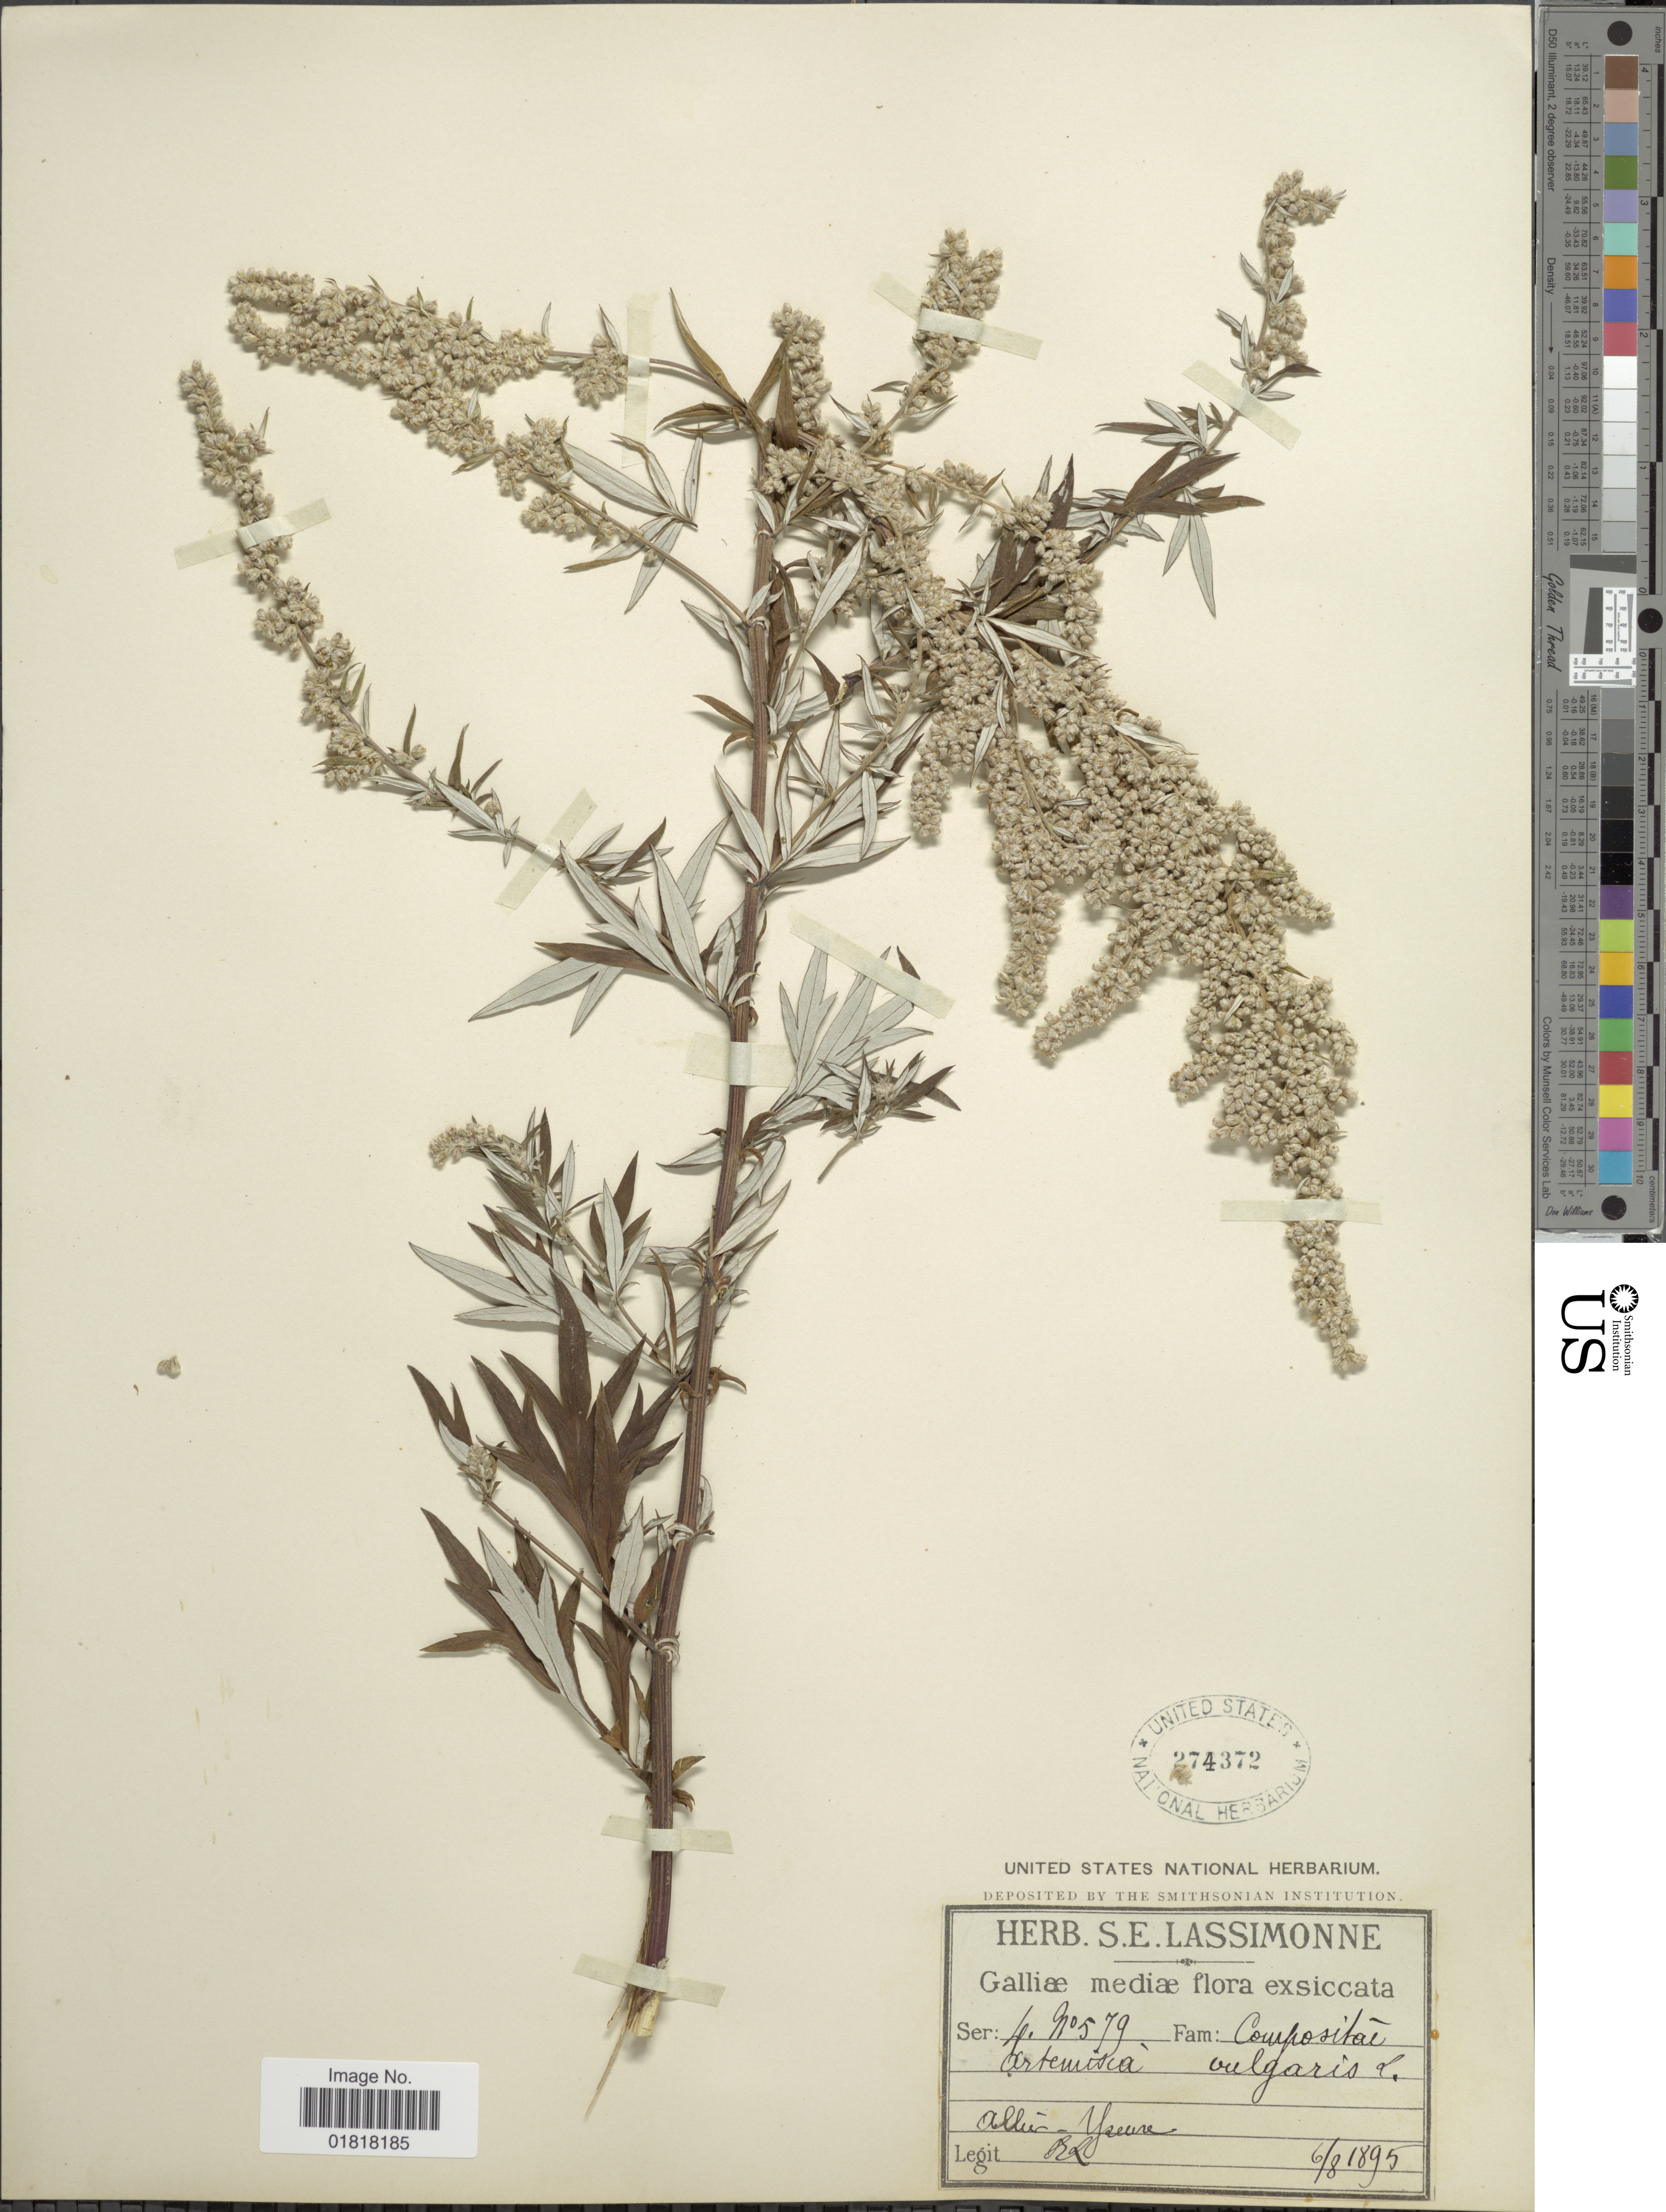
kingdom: Plantae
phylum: Tracheophyta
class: Magnoliopsida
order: Asterales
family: Asteraceae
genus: Artemisia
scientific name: Artemisia vulgaris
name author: L.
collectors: S. Lassimonne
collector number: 579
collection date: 1895-08-06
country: France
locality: Galliae mediae, Allien-Yoeure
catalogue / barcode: US 274372